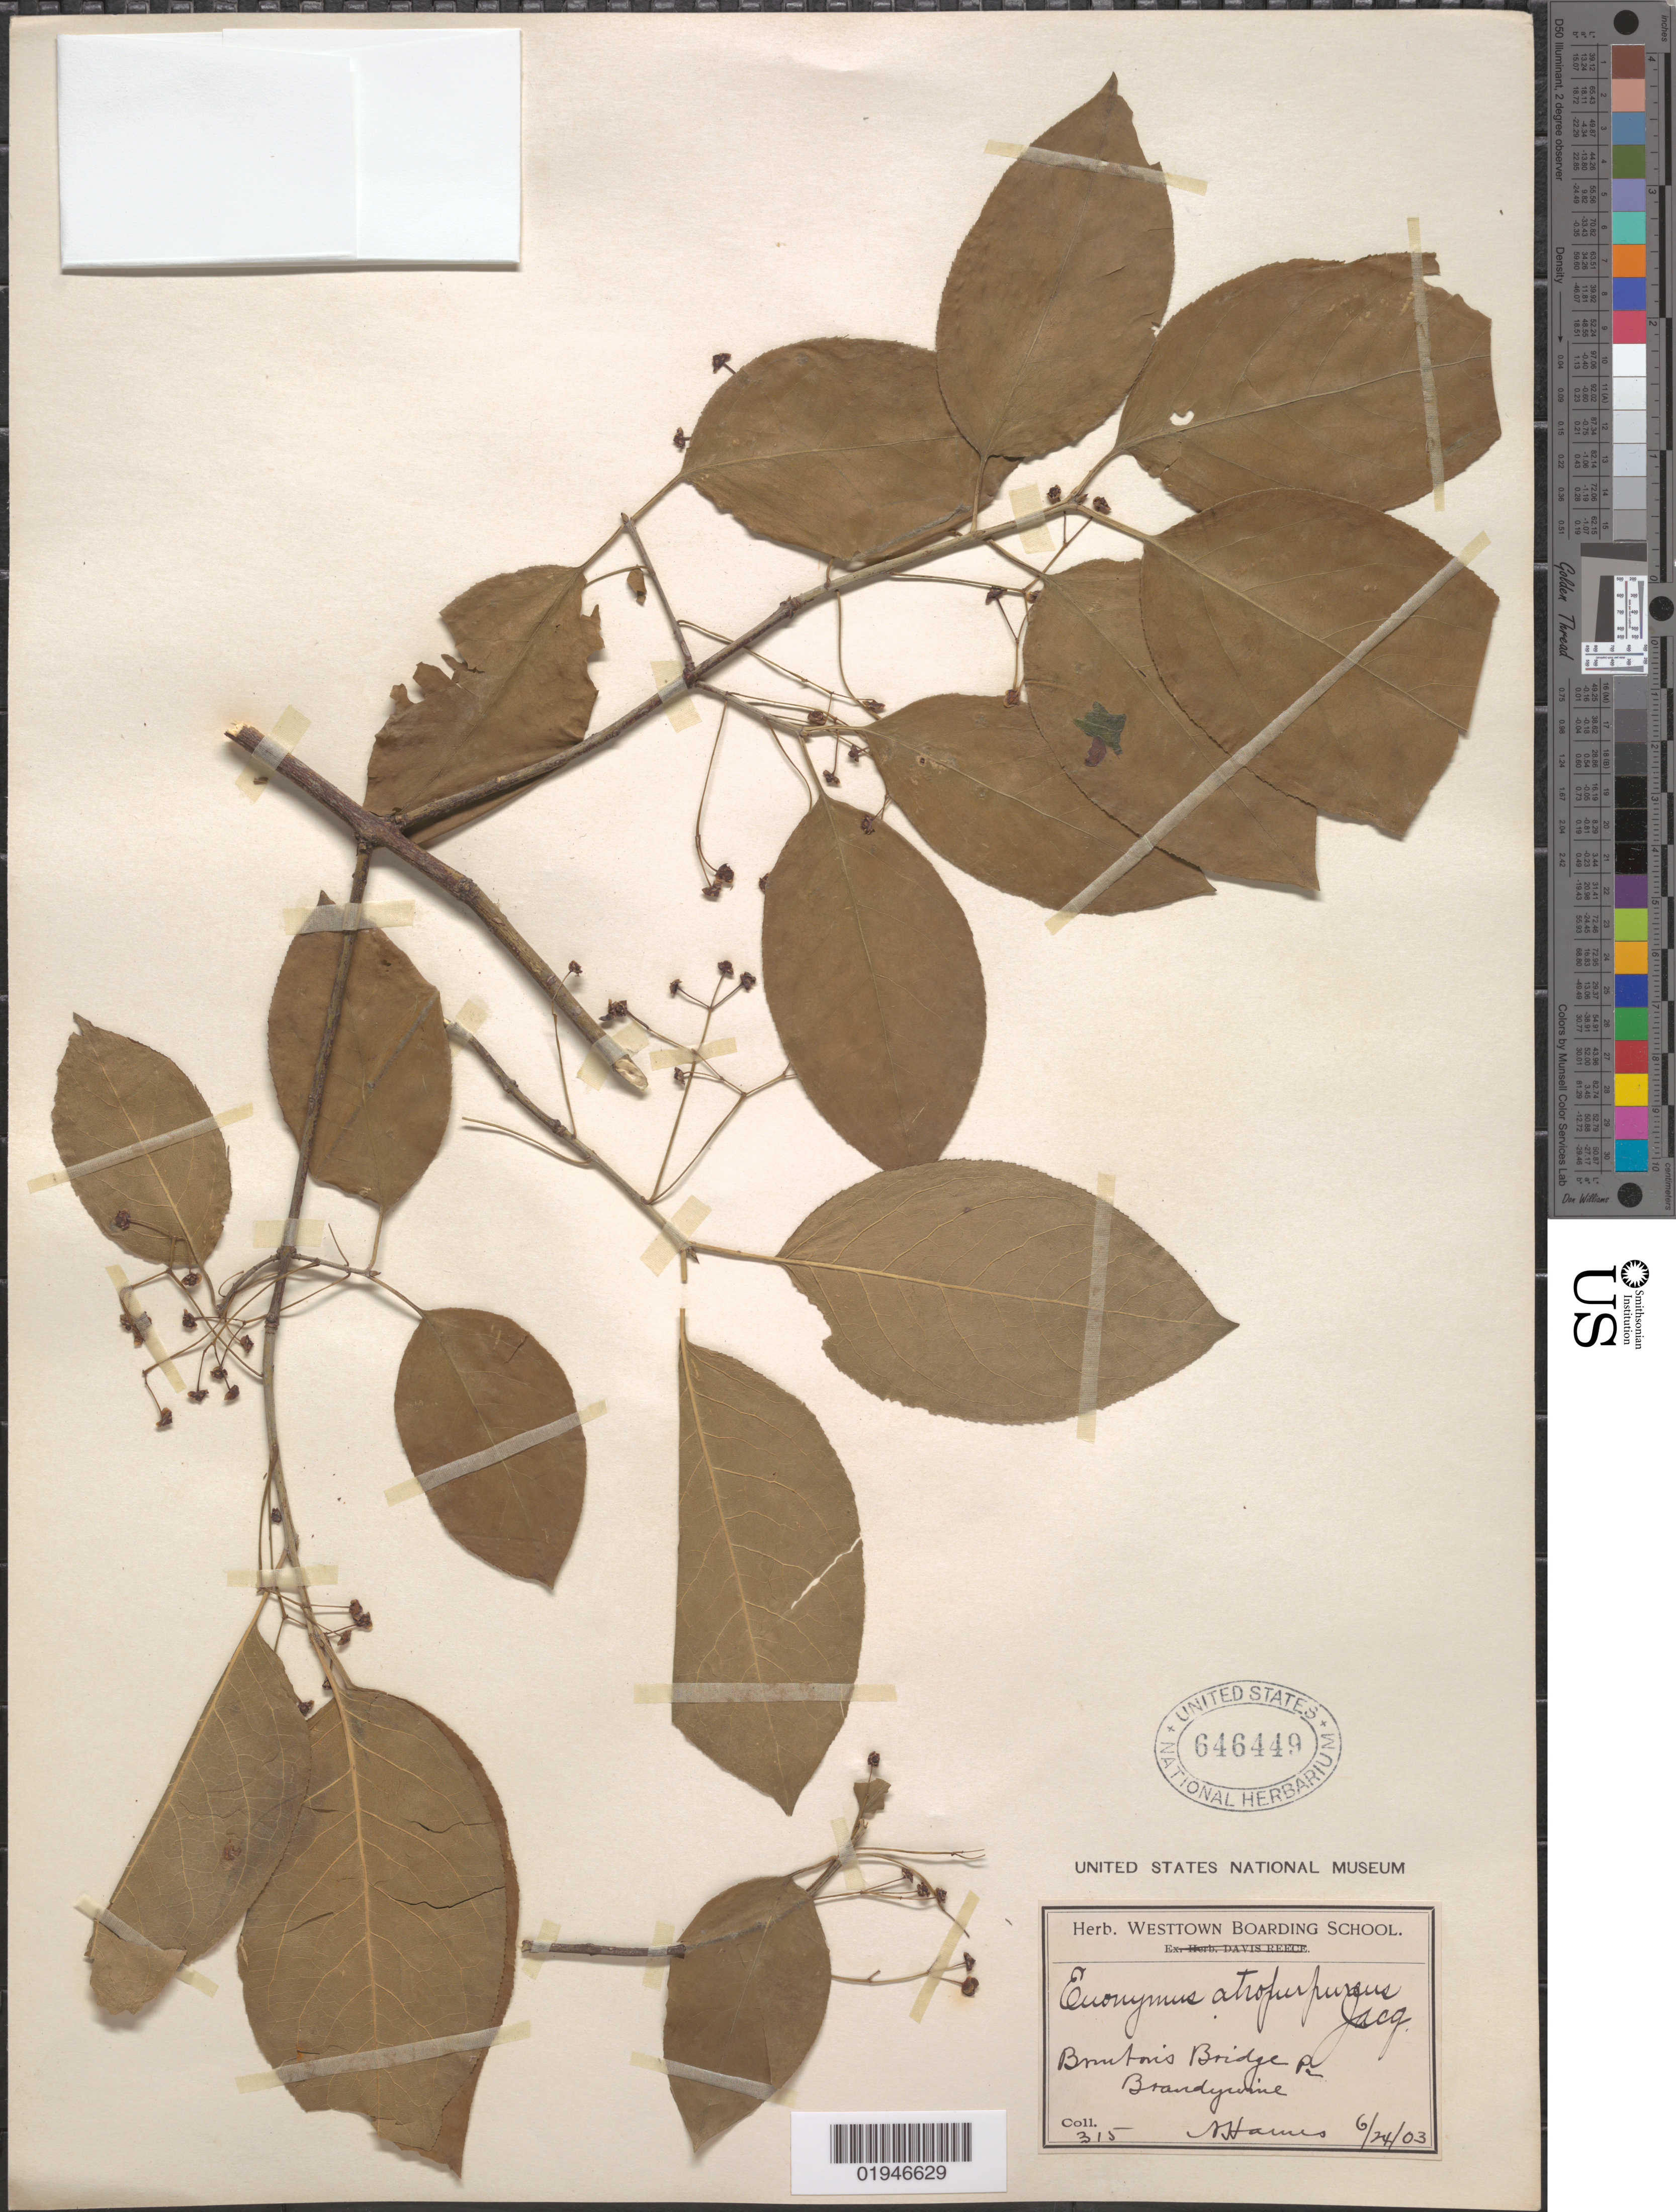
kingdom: Plantae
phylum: Tracheophyta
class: Magnoliopsida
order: Celastrales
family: Celastraceae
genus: Euonymus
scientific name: Euonymus atropurpureus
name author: Jacq.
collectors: Harms, --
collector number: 315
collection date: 1903-06-24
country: United States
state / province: Pennsylvania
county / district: Chester County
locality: Brandywine, Bruton's Bridge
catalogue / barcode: US 646449